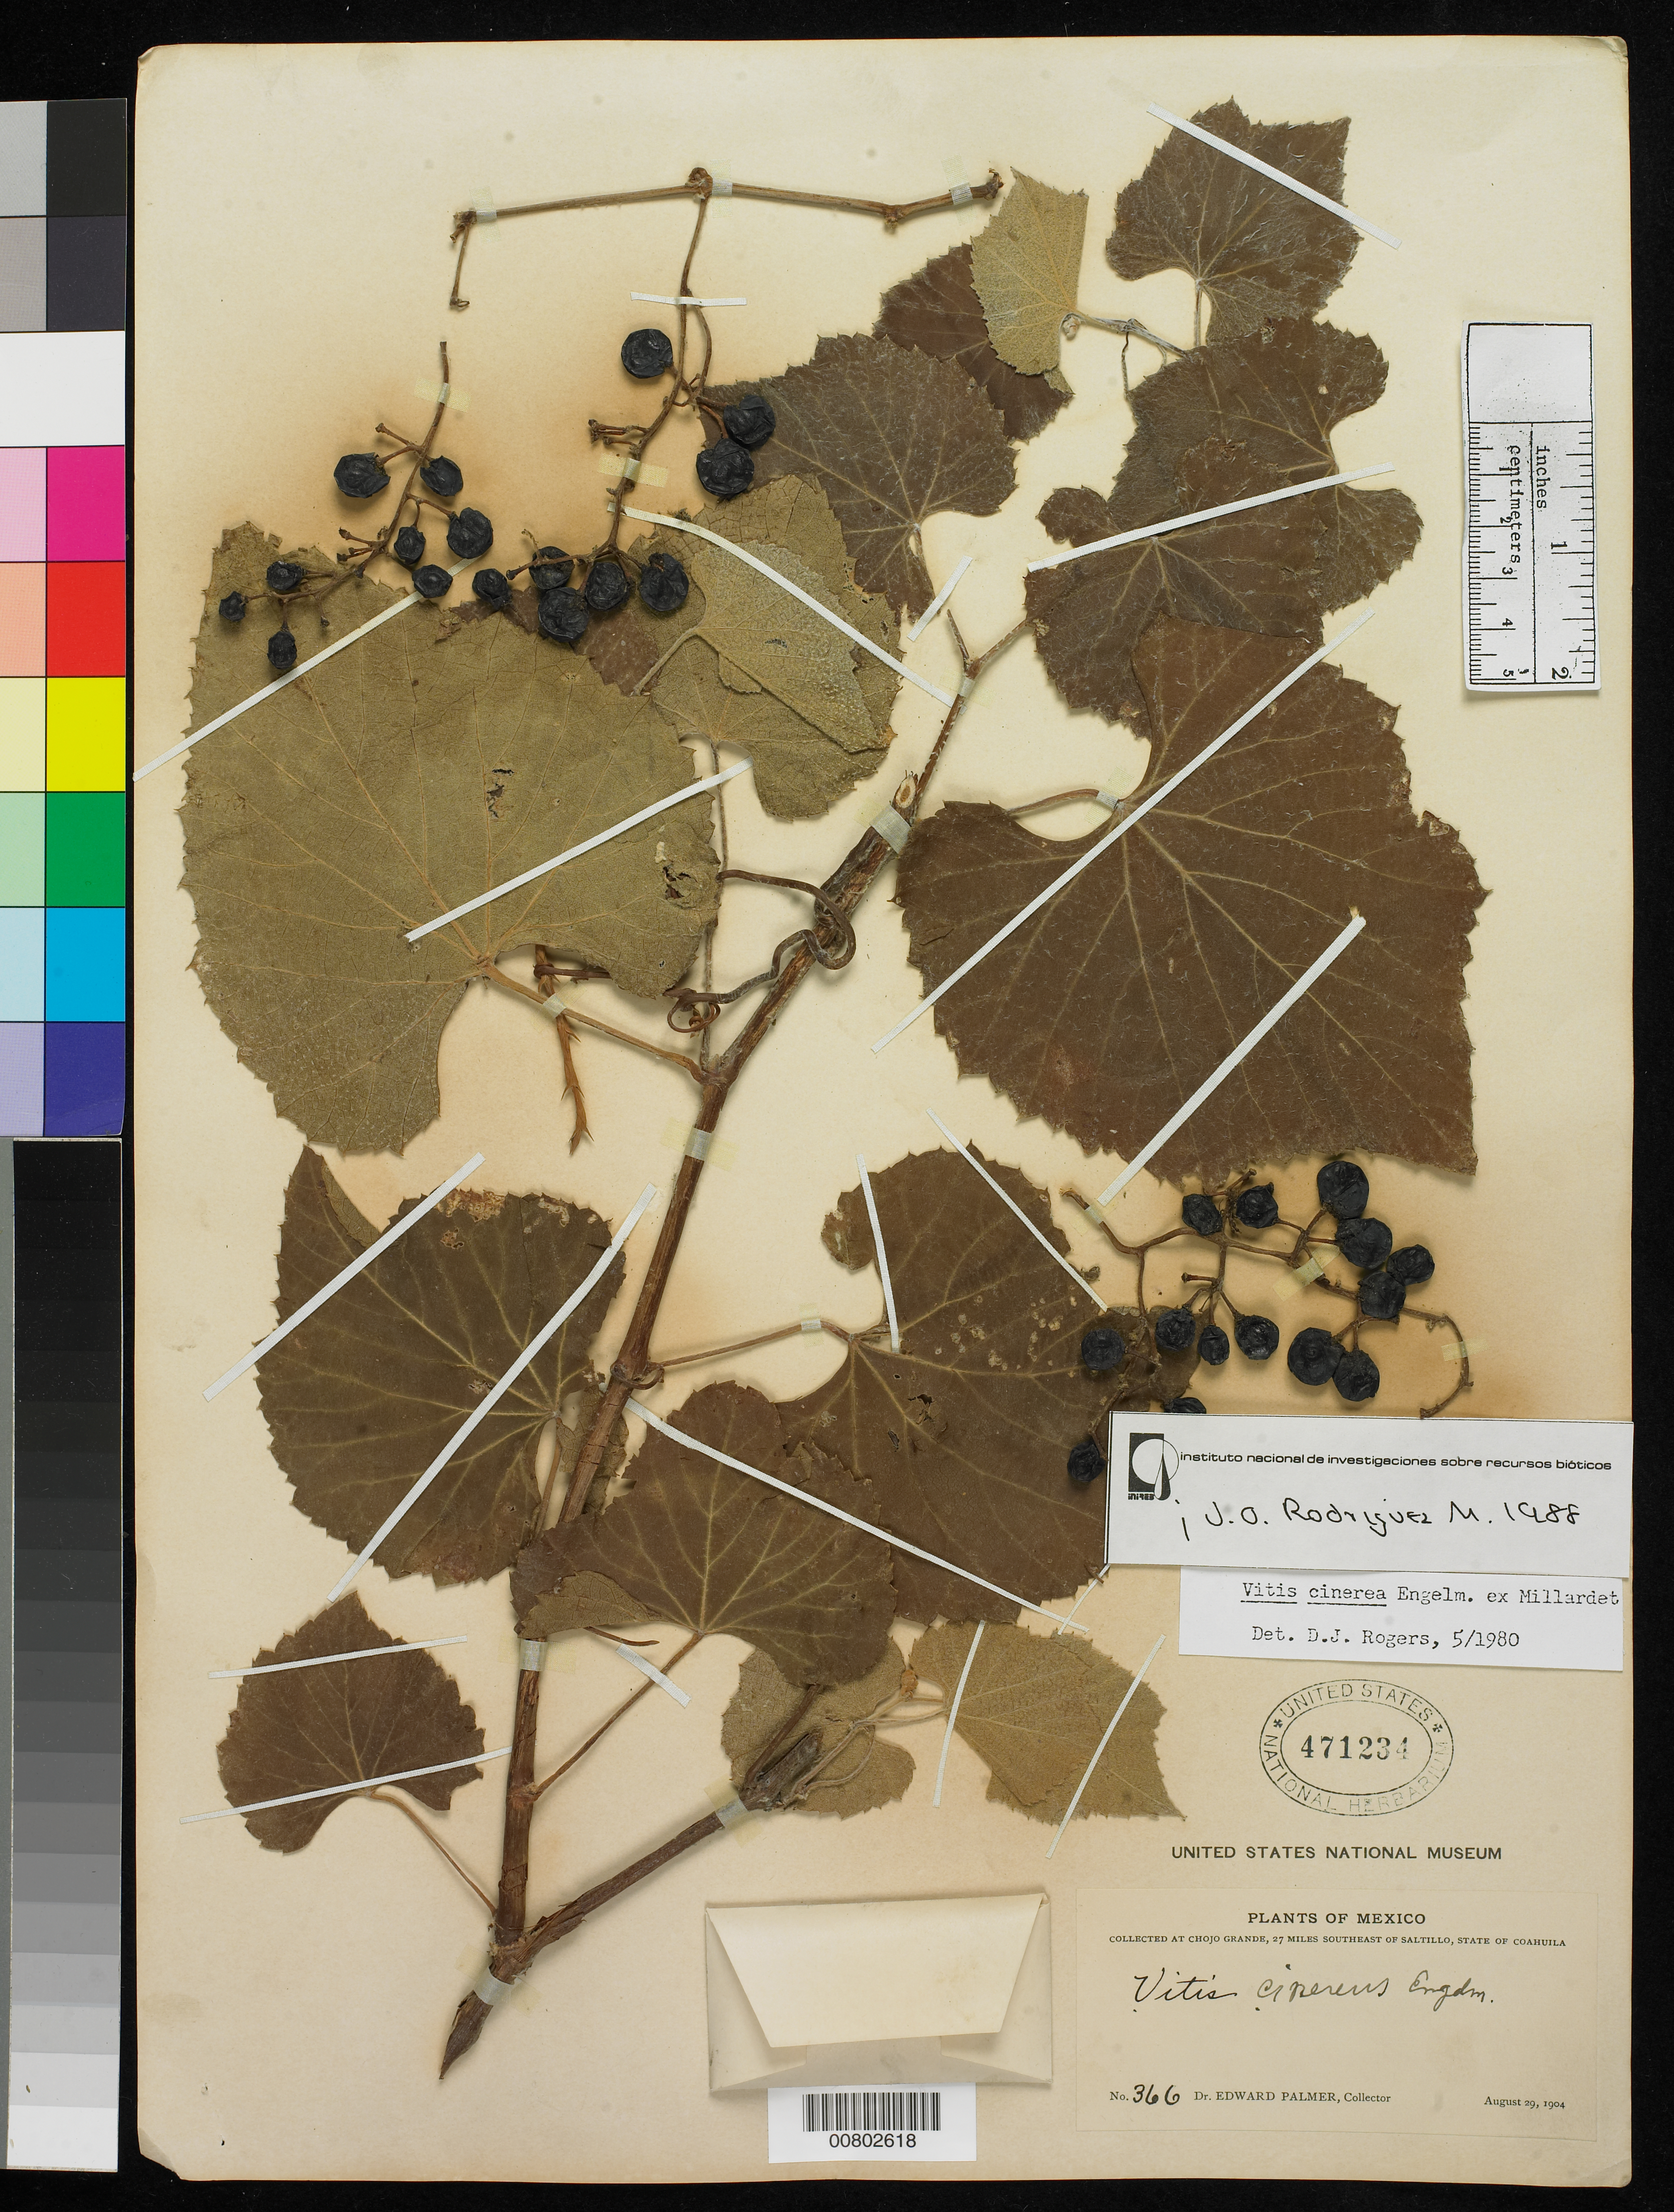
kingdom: Plantae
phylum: Tracheophyta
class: Magnoliopsida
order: Vitales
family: Vitaceae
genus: Vitis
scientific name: Vitis cinerea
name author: (Engelm.) Millardet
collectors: E. Palmer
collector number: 366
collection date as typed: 29 Aug 1904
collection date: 1904-08-29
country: Mexico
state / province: Coahuila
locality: Chojo Grande, 27 miles southeast of Saltillo, Coahuila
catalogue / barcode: US 471234